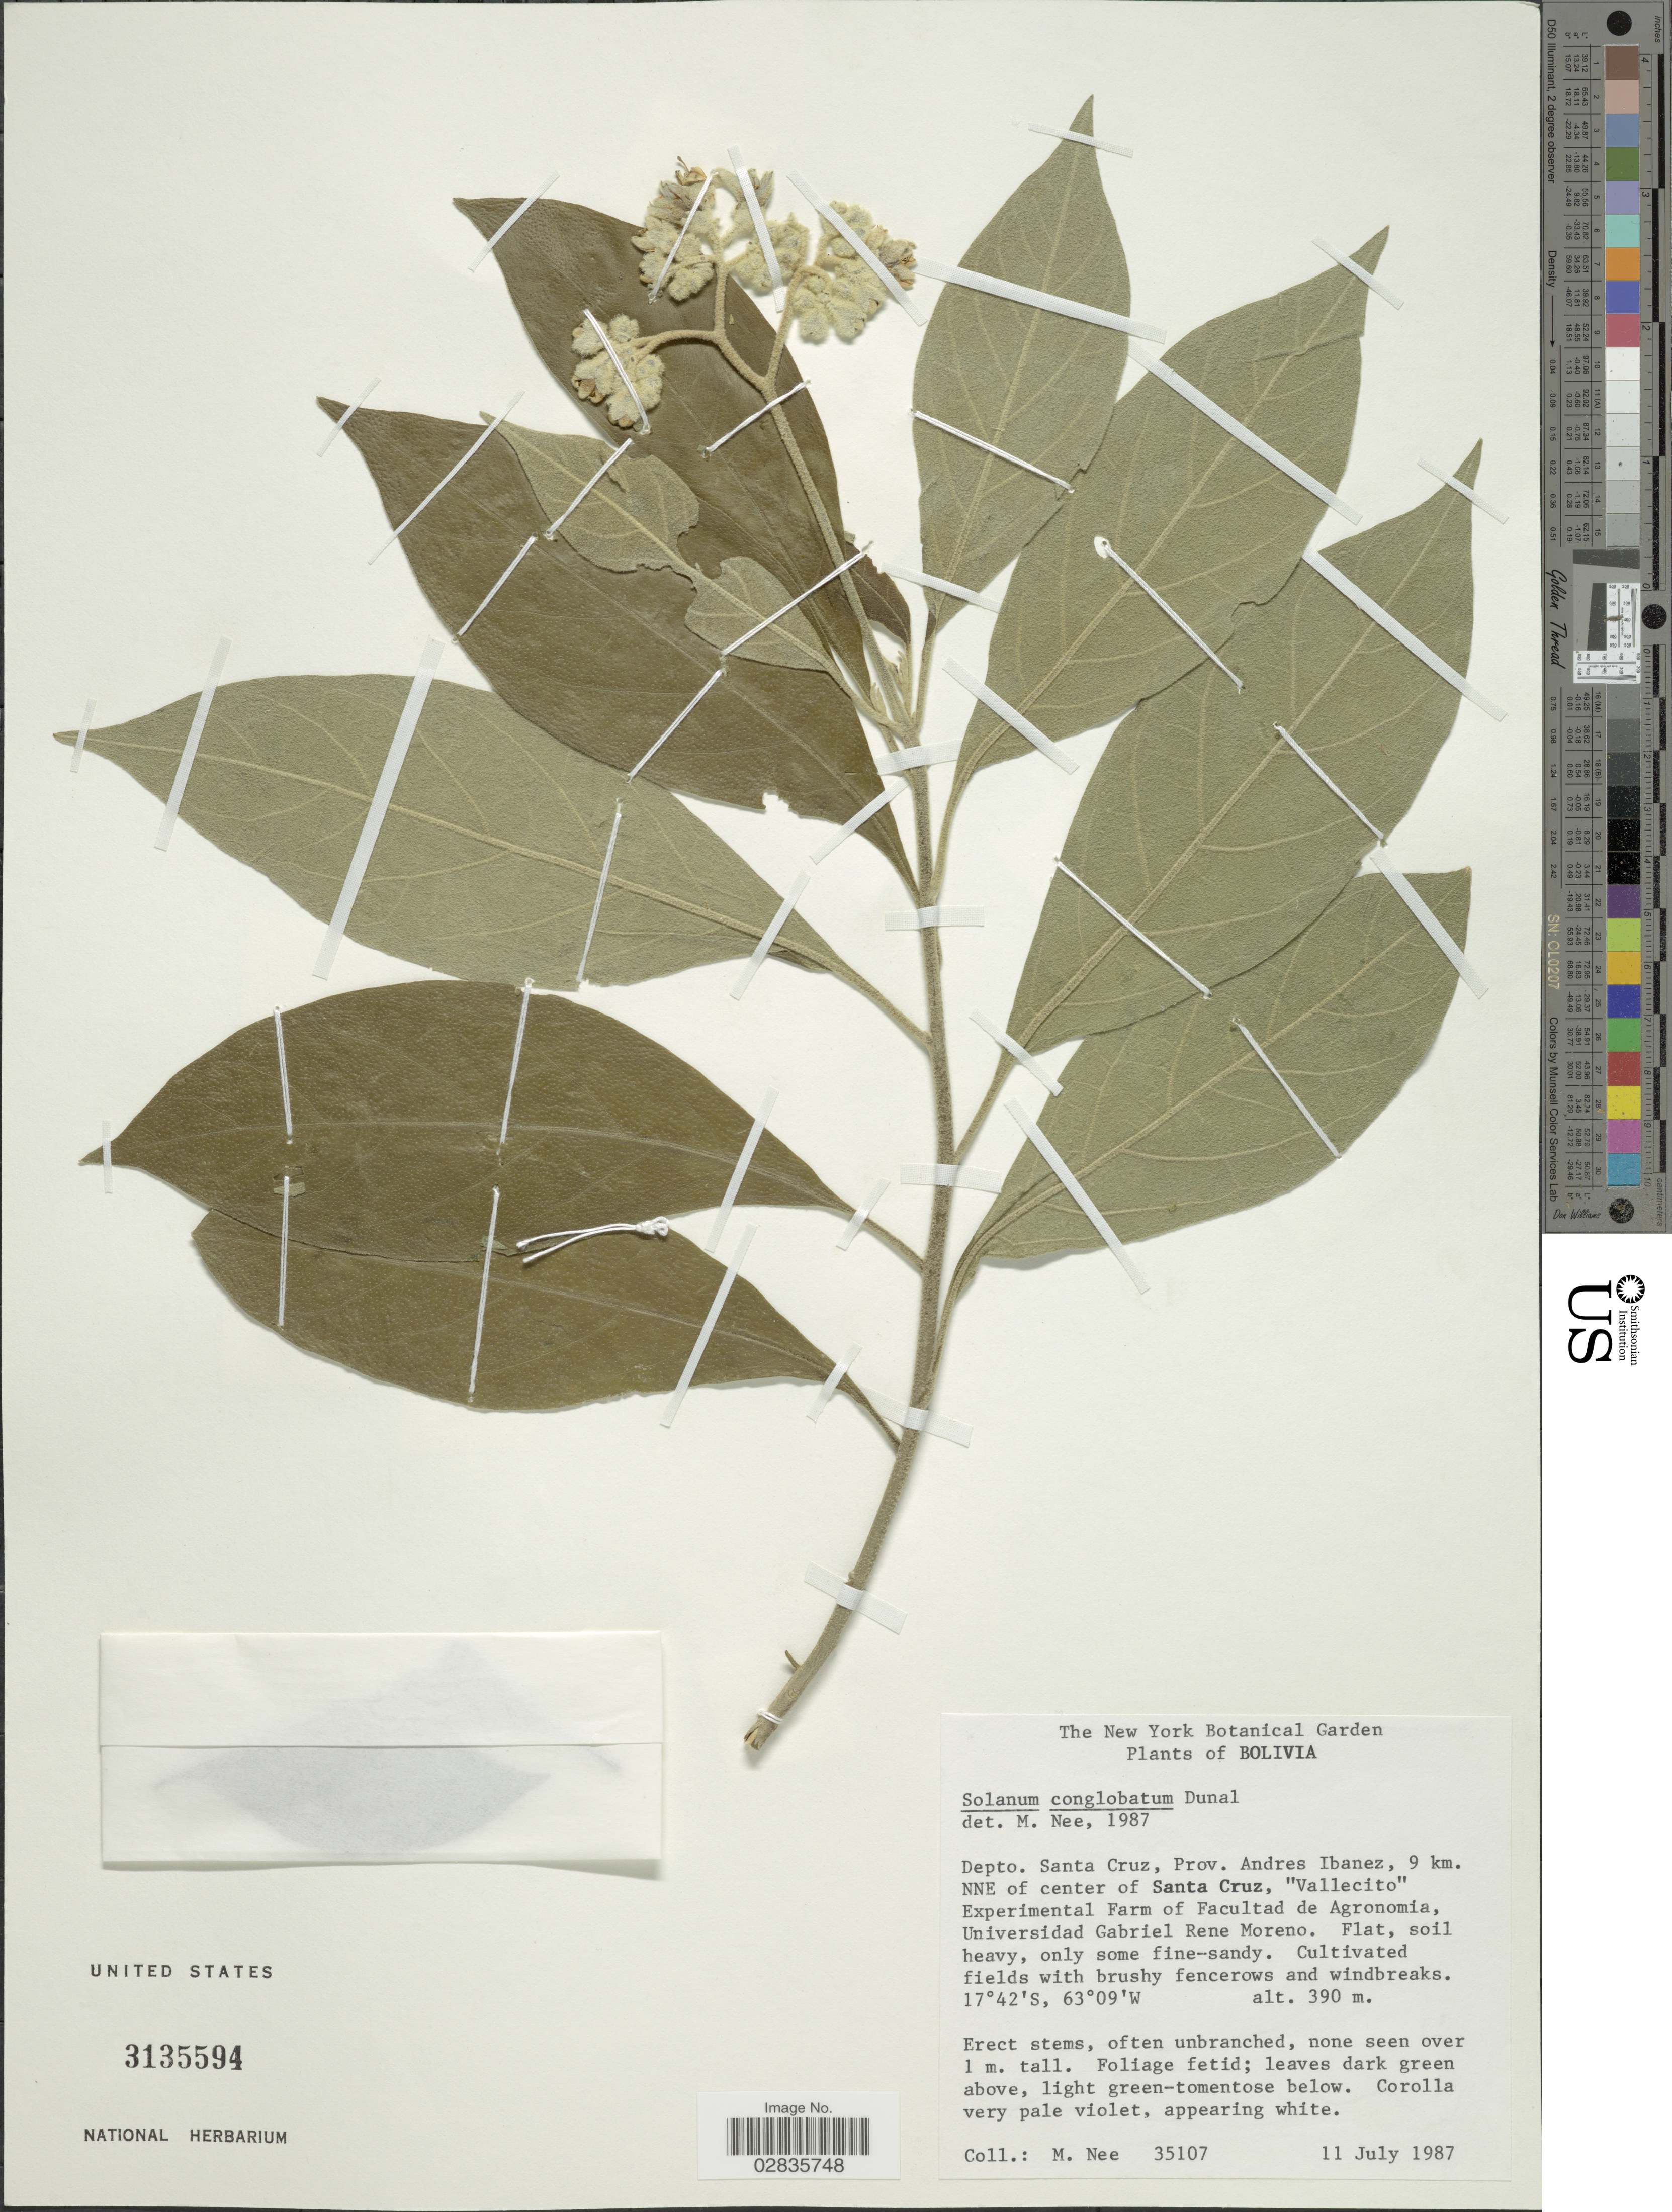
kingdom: Plantae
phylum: Tracheophyta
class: Magnoliopsida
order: Solanales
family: Solanaceae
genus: Solanum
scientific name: Solanum conglobatum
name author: Dunal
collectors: M. Nee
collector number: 35107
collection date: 1987-07-11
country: Bolivia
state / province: Santa Cruz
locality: Depto. Santa Cruz, Prov. Andres Ibanez, 9 km. NNE of center of Santa Cruz, "Vallecito" Experimental Farm of Facultad de Agronomia, Universidad Gabriel Rene Moreno.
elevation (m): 390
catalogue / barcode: US 3135594